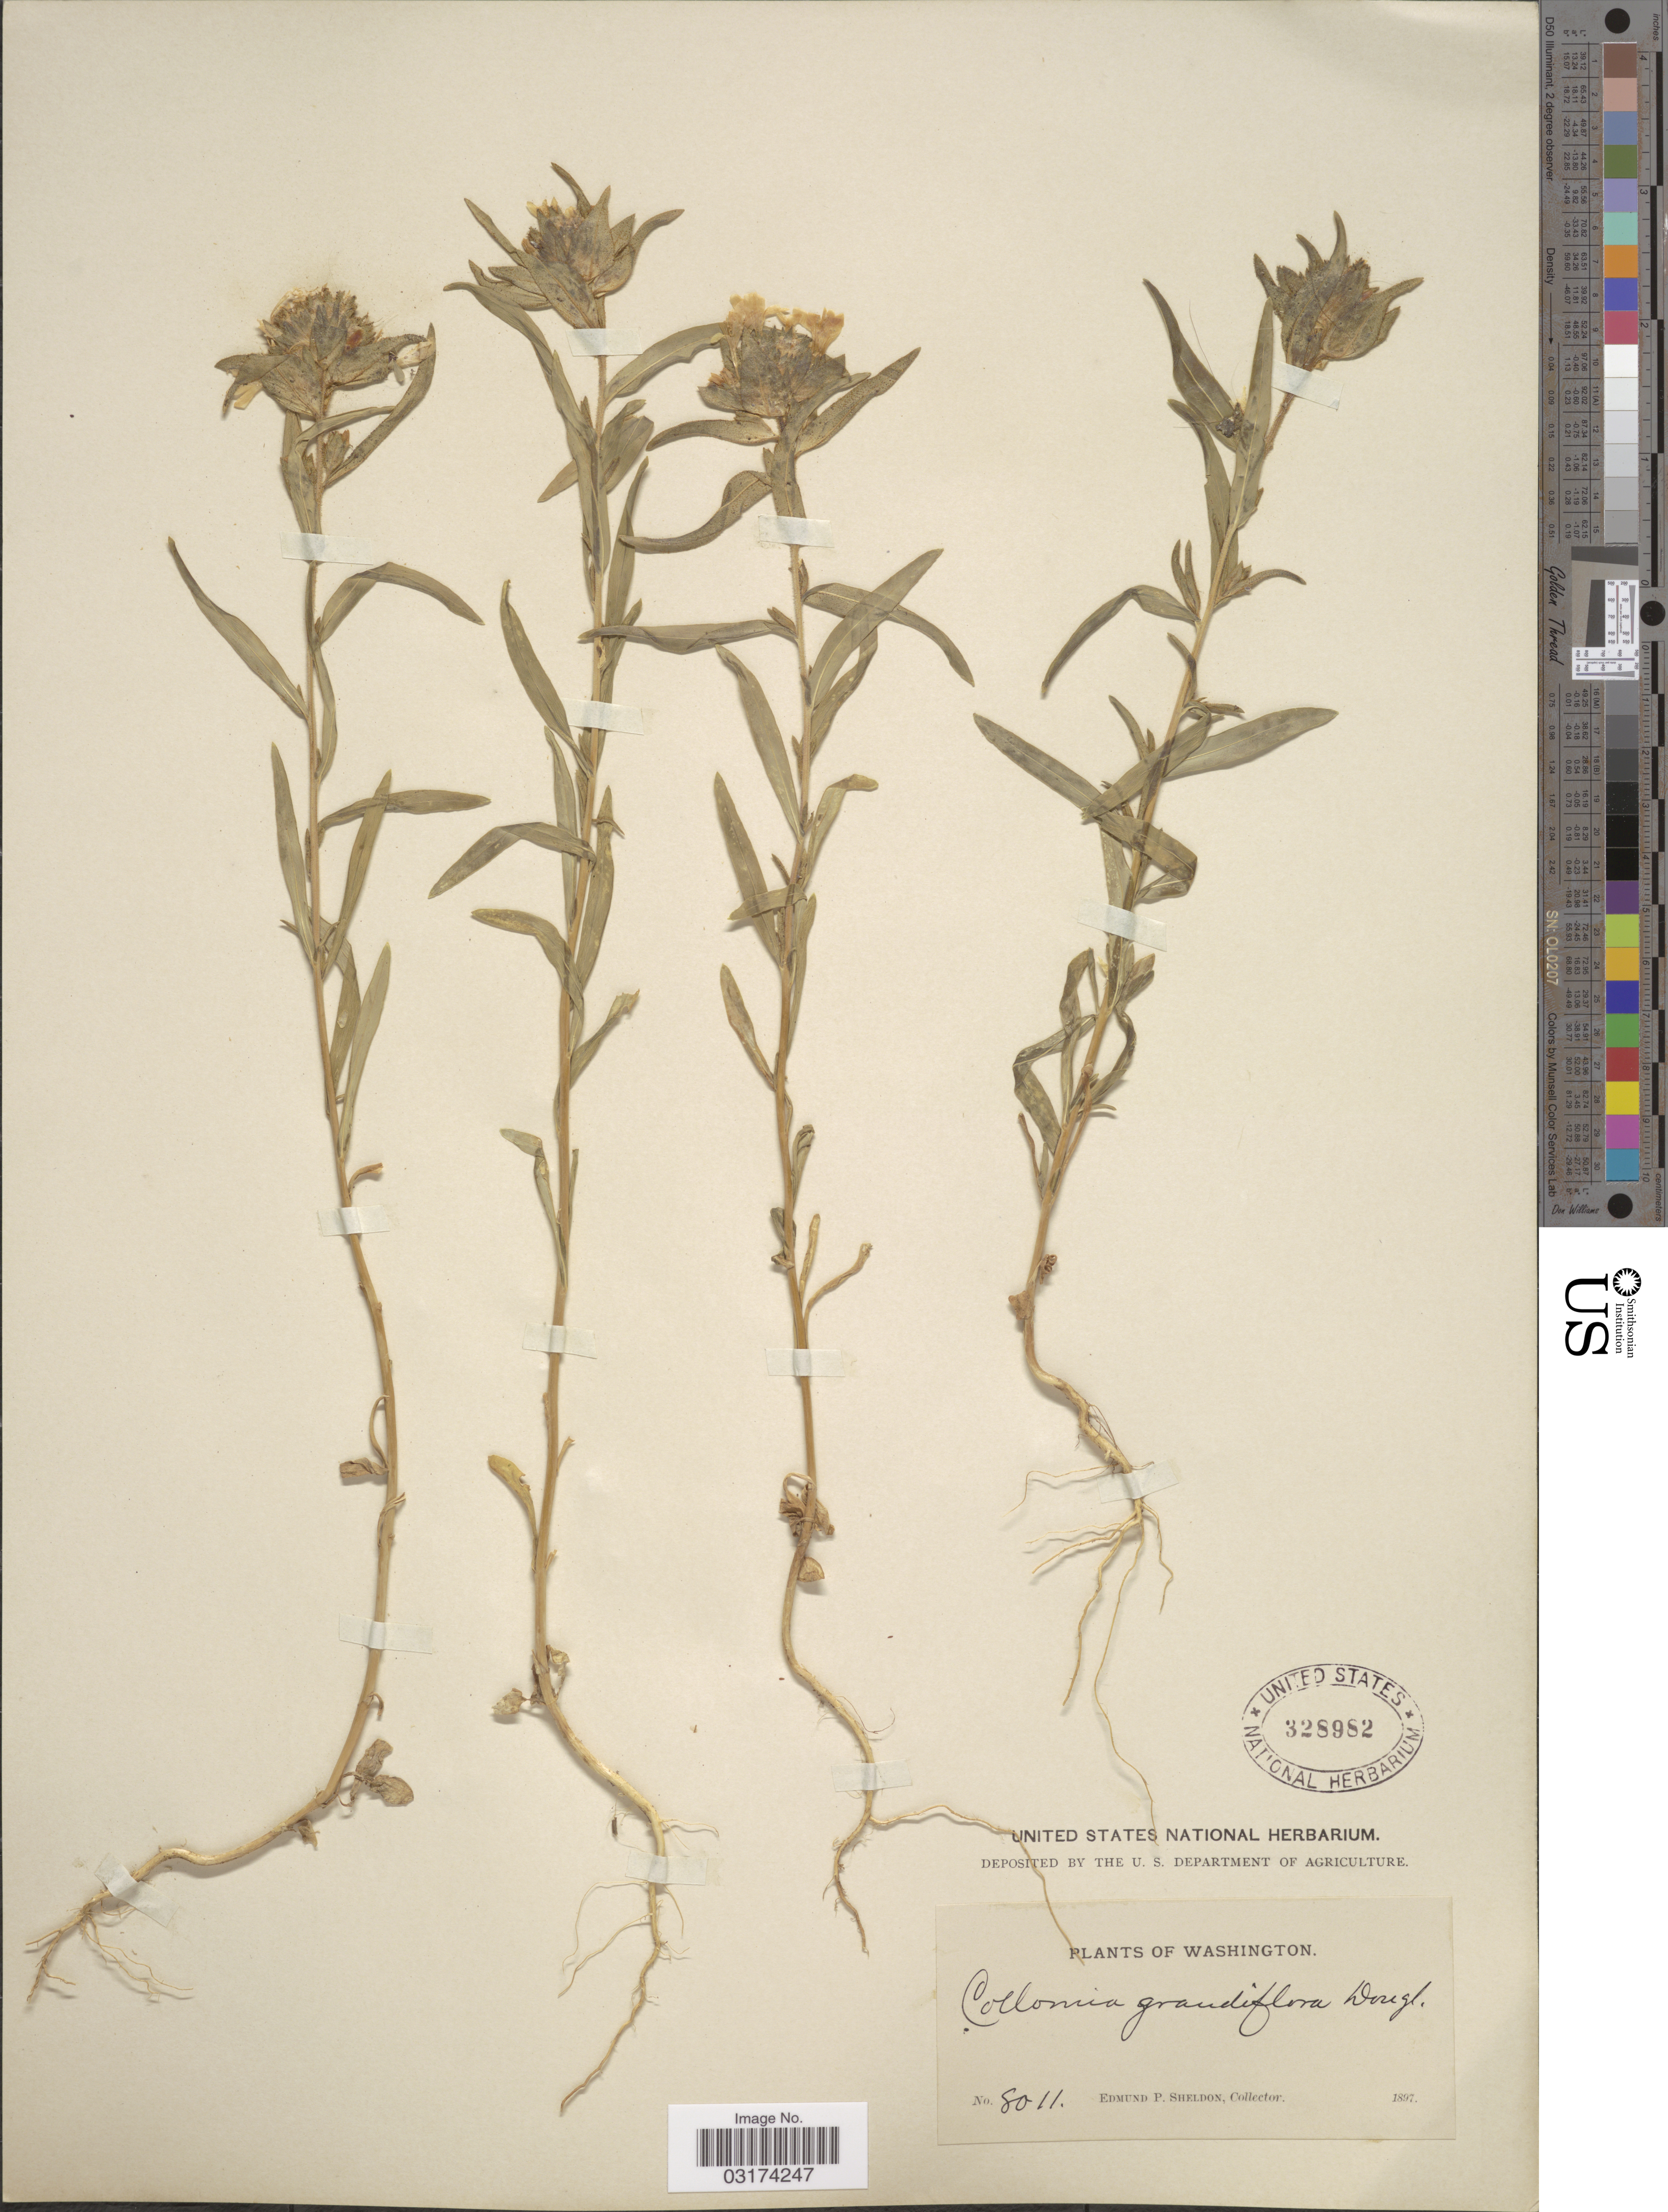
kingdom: Plantae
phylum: Tracheophyta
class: Magnoliopsida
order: Ericales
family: Polemoniaceae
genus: Collomia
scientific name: Collomia grandiflora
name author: Douglas ex Lindl.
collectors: E. P. Sheldon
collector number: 8011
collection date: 1897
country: United States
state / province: Washington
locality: Washington.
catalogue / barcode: US 328982